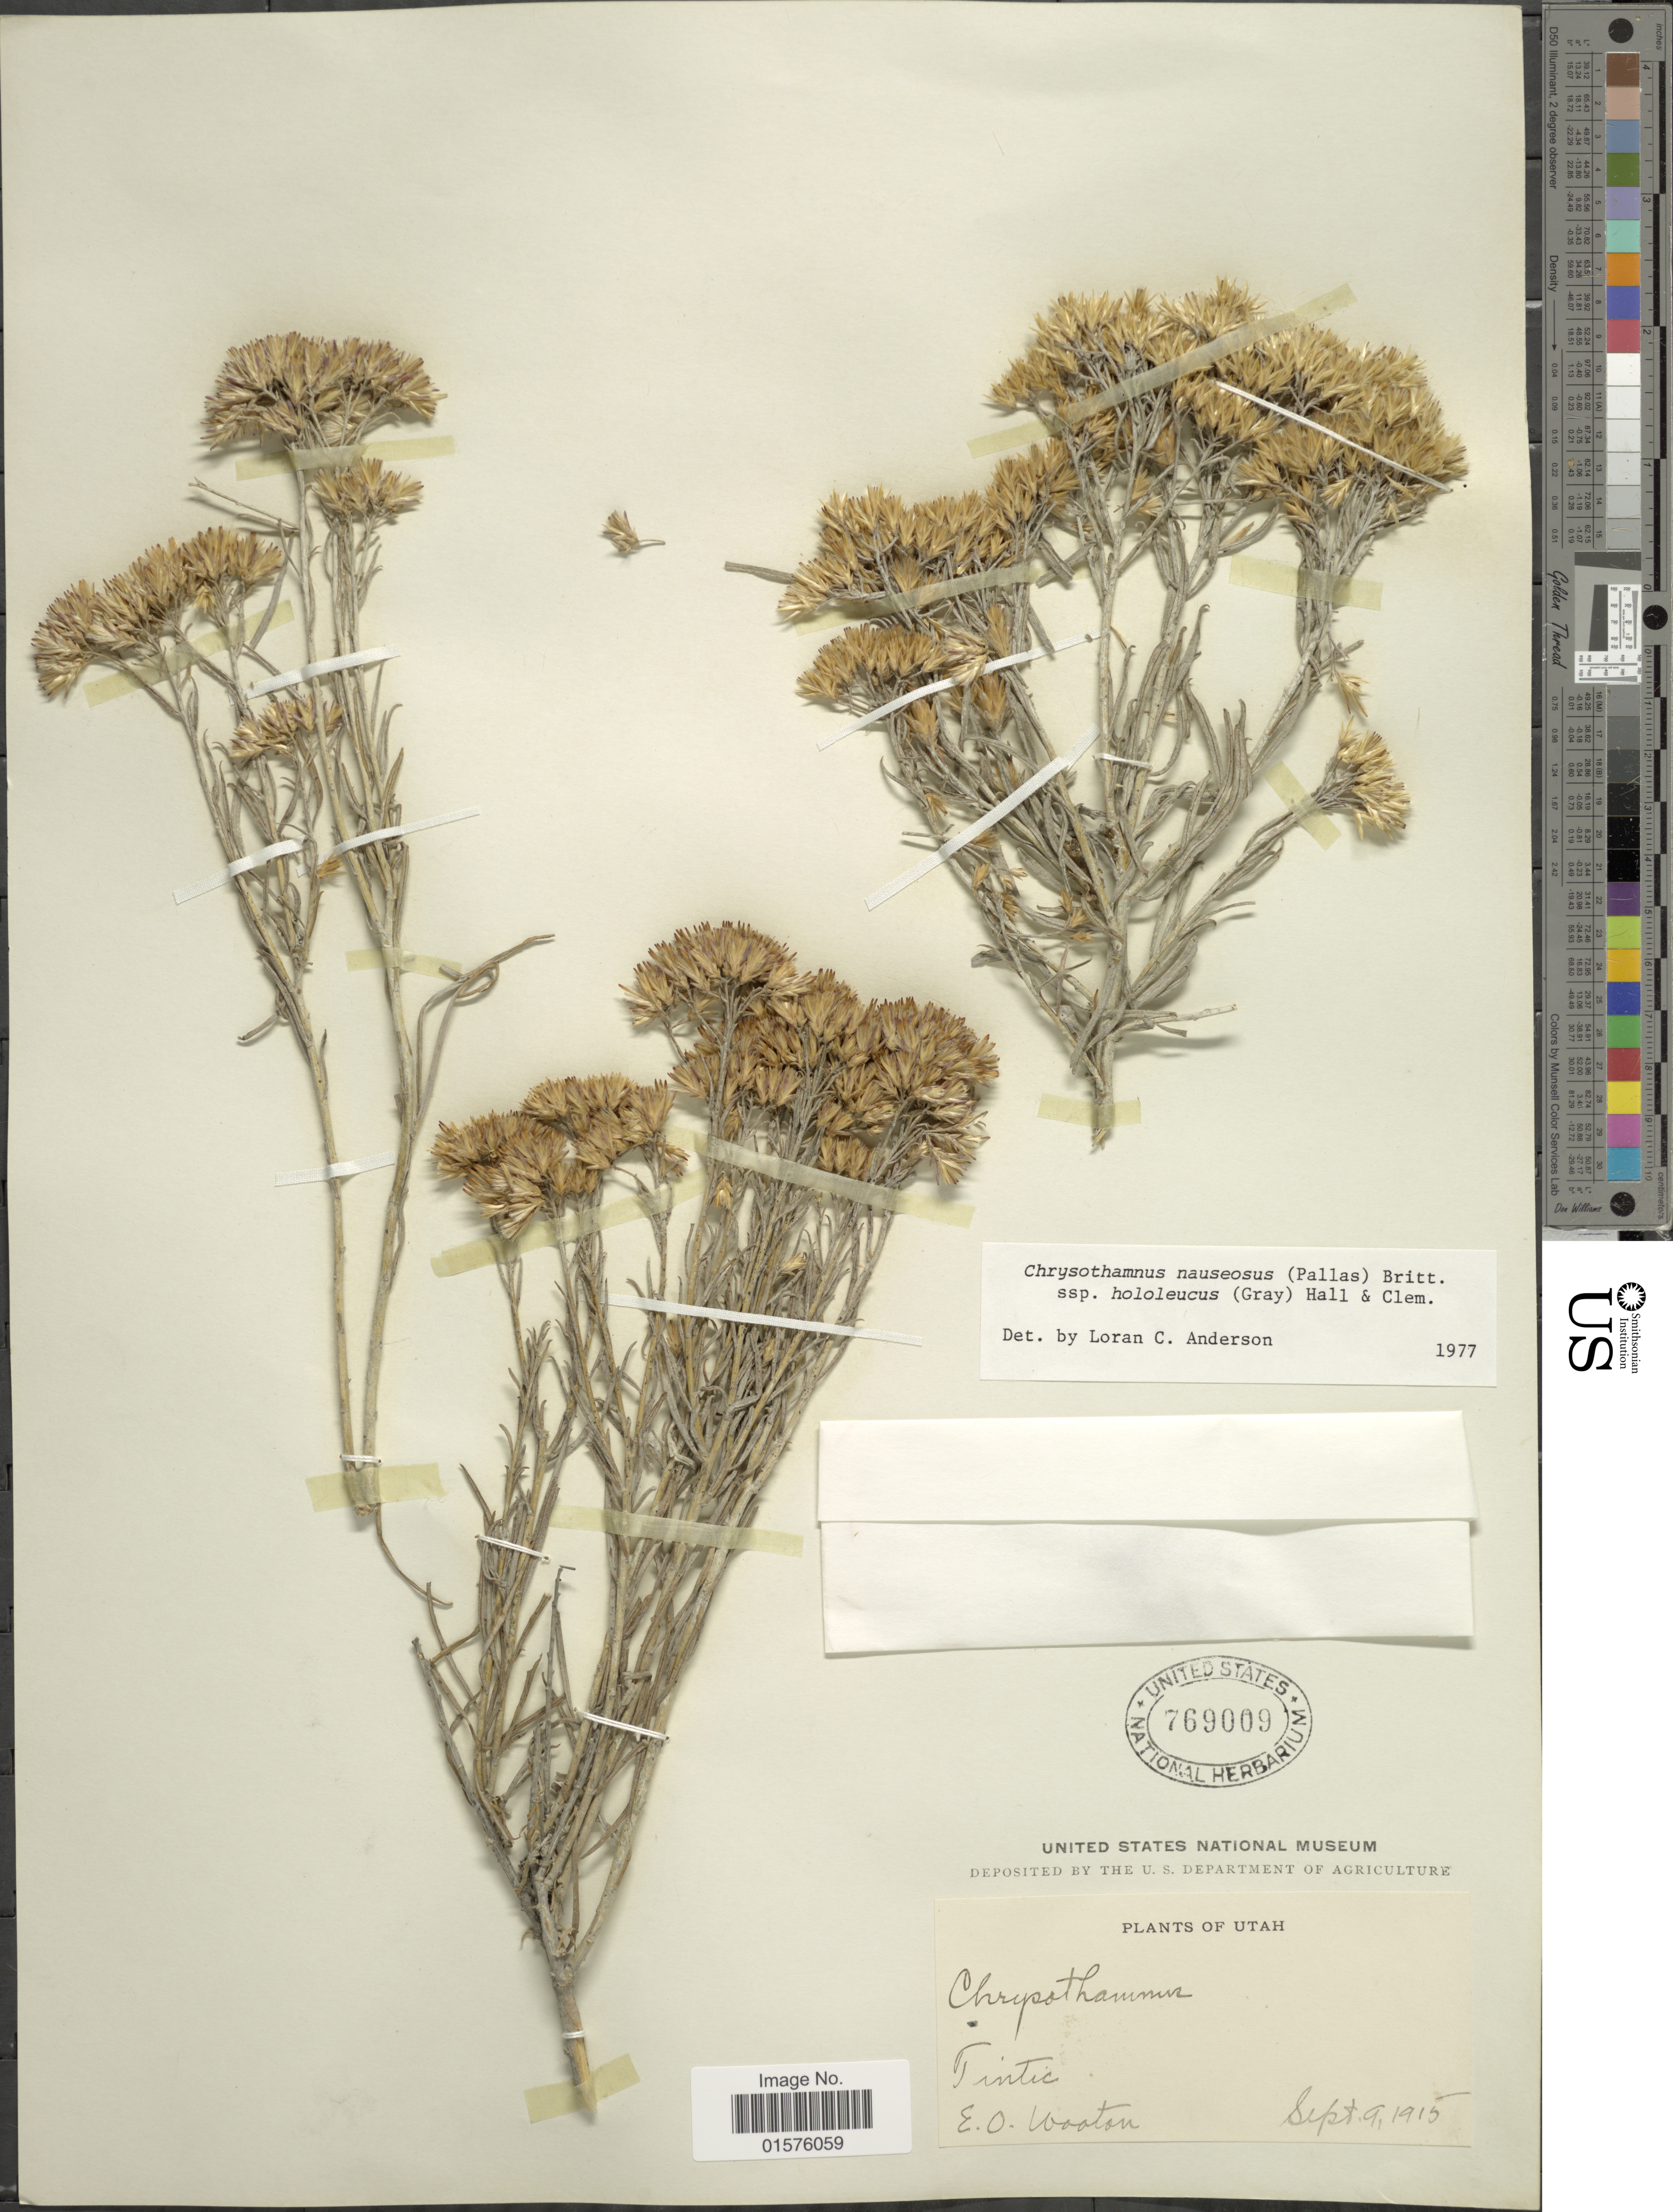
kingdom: Plantae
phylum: Tracheophyta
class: Magnoliopsida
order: Asterales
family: Asteraceae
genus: Ericameria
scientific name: Ericameria nauseosa var. hololeuca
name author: (A. Gray) G.L. Nesom & G.I. Baird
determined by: Urbatsch, Lowell E., Curator (LSU), Louisiana State University (UNITED STATES)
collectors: E. O. Wooton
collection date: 1915-09-09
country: United States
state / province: Utah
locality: Tintic.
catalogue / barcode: US 769009